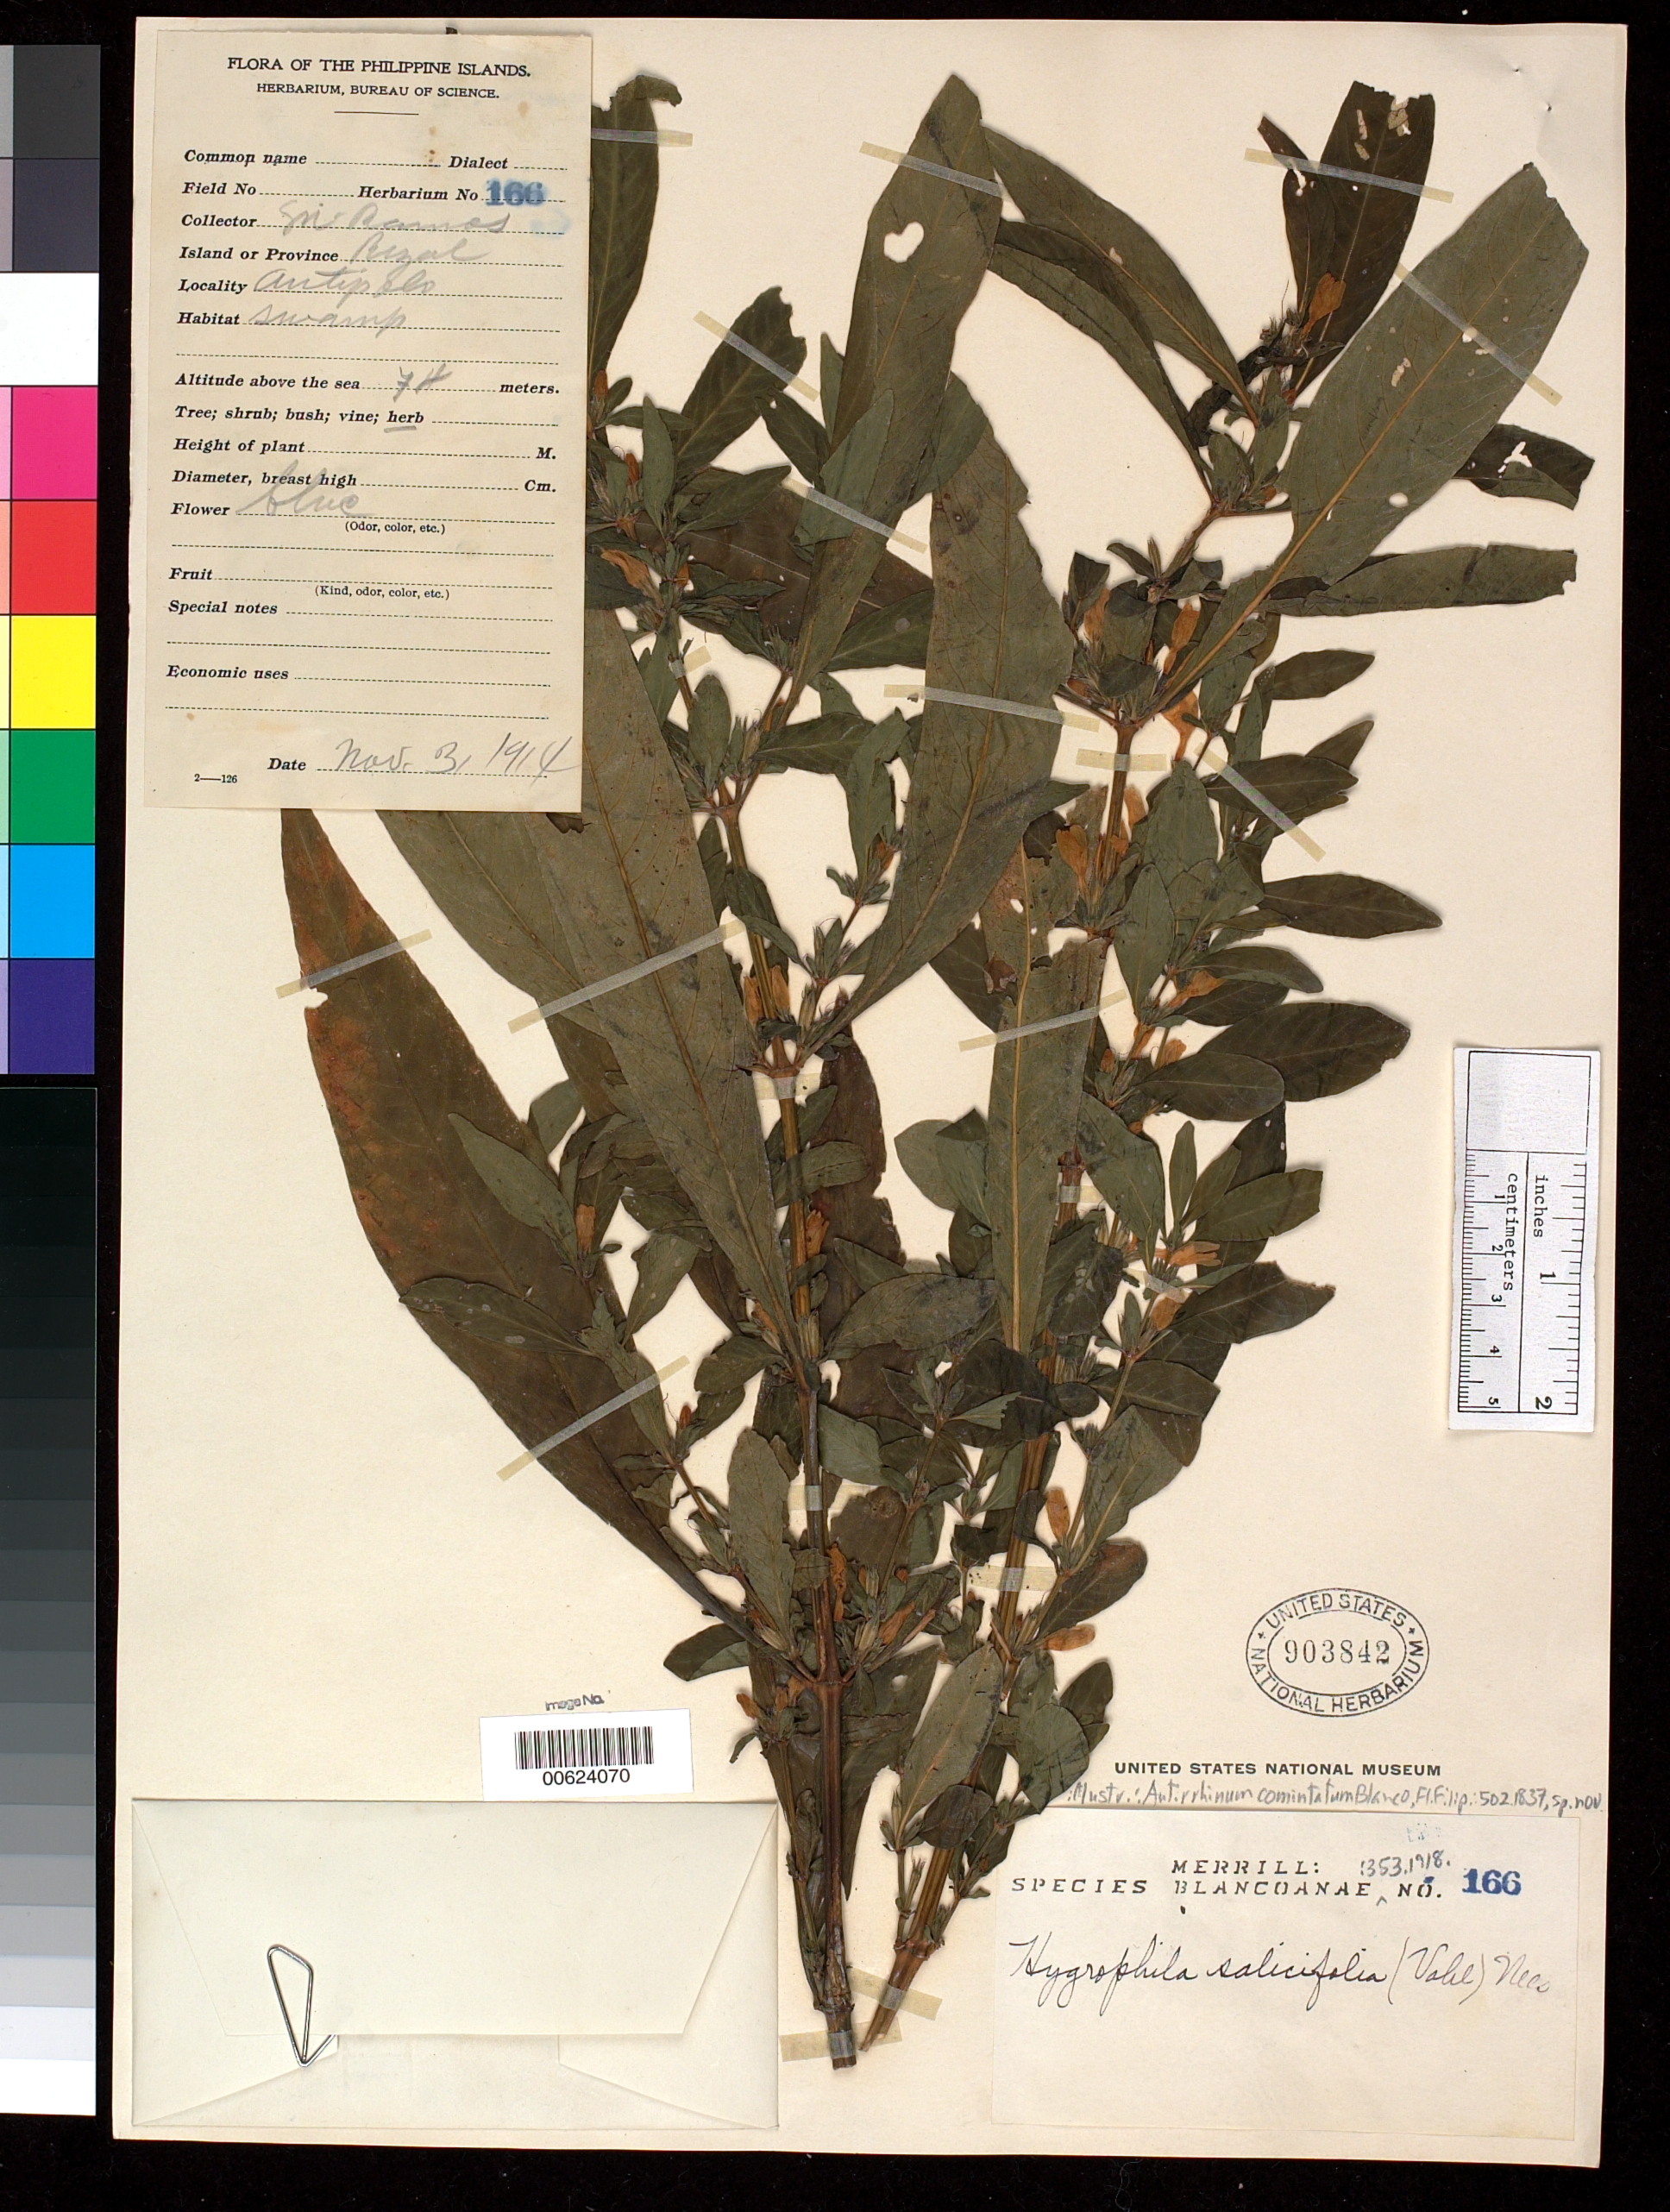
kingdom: Plantae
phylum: Tracheophyta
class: Magnoliopsida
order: Lamiales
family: Plantaginaceae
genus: Antirrhinum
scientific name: Antirrhinum comintanum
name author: Blanco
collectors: M. Ramos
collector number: Sp. Blancoan. 0166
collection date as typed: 03 Nov 1914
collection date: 1914-11-03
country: Philippines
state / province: Calabarzon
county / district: Rizal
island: Luzon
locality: Antipolo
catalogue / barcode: US 903842